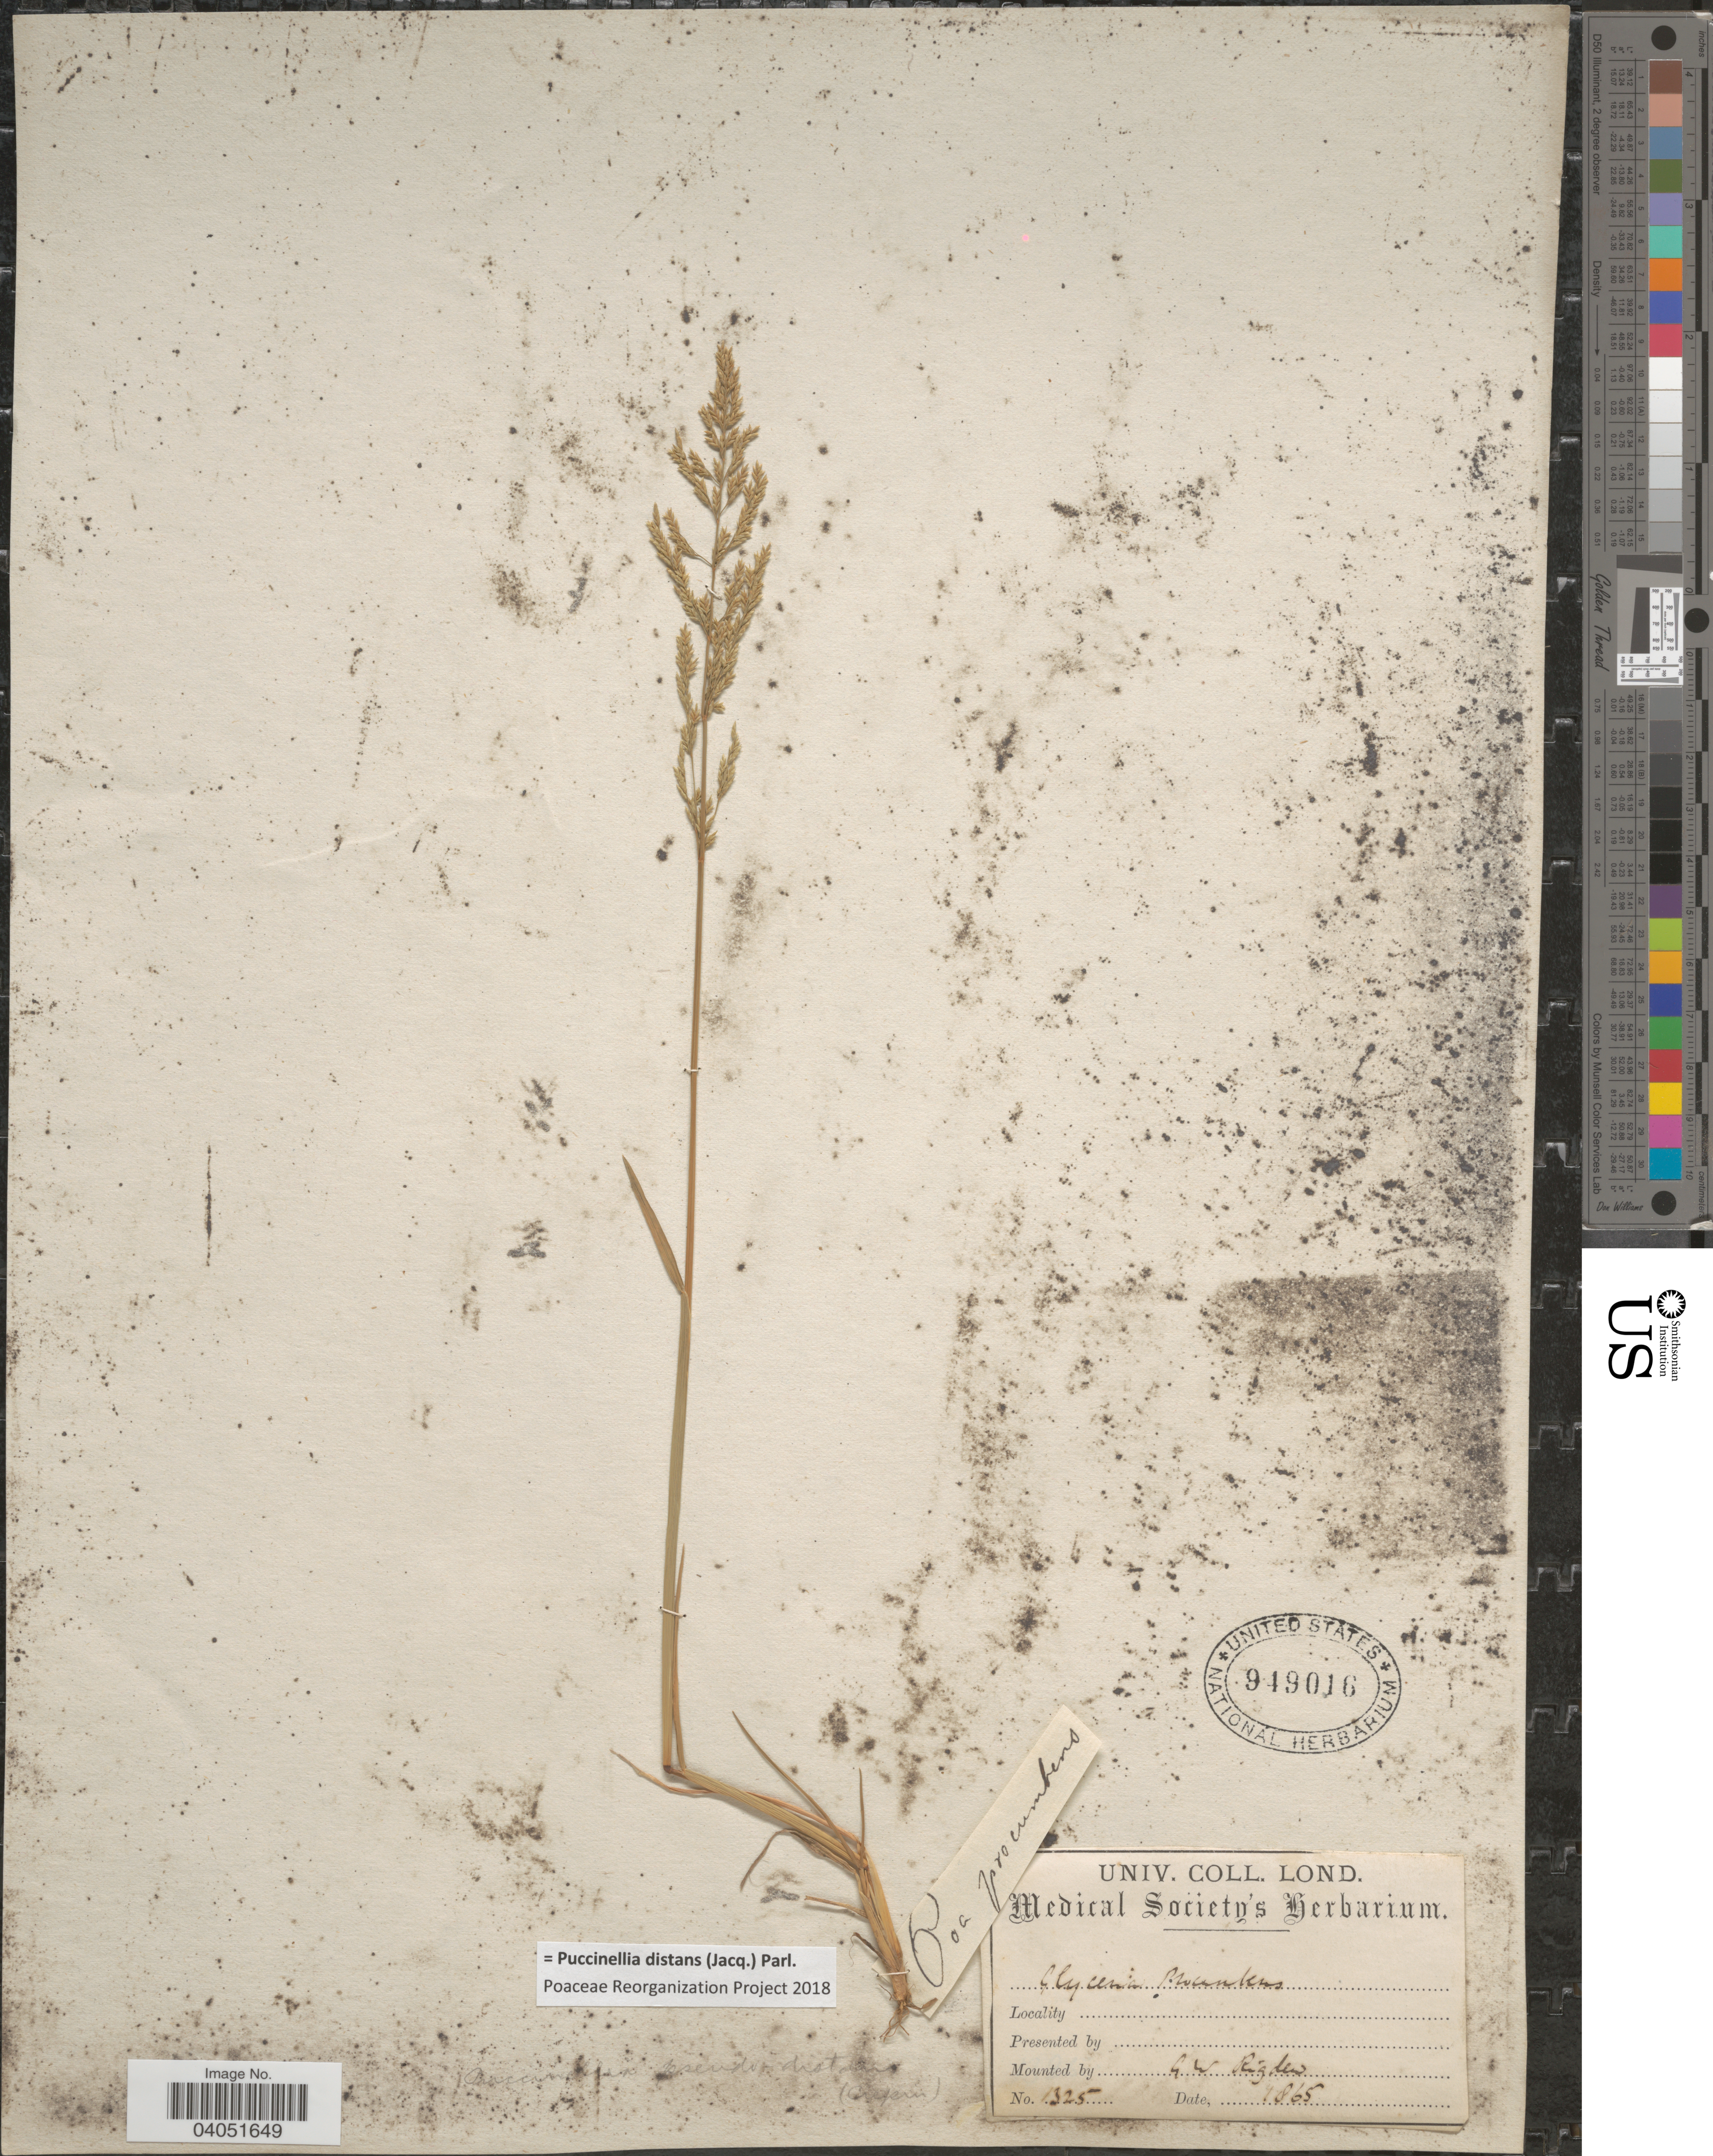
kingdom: Plantae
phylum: Tracheophyta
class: Liliopsida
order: Poales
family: Poaceae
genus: Puccinellia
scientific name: Puccinellia distans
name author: (Jacq.) Parl.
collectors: G. Rigden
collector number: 1325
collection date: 1865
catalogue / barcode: US 949016